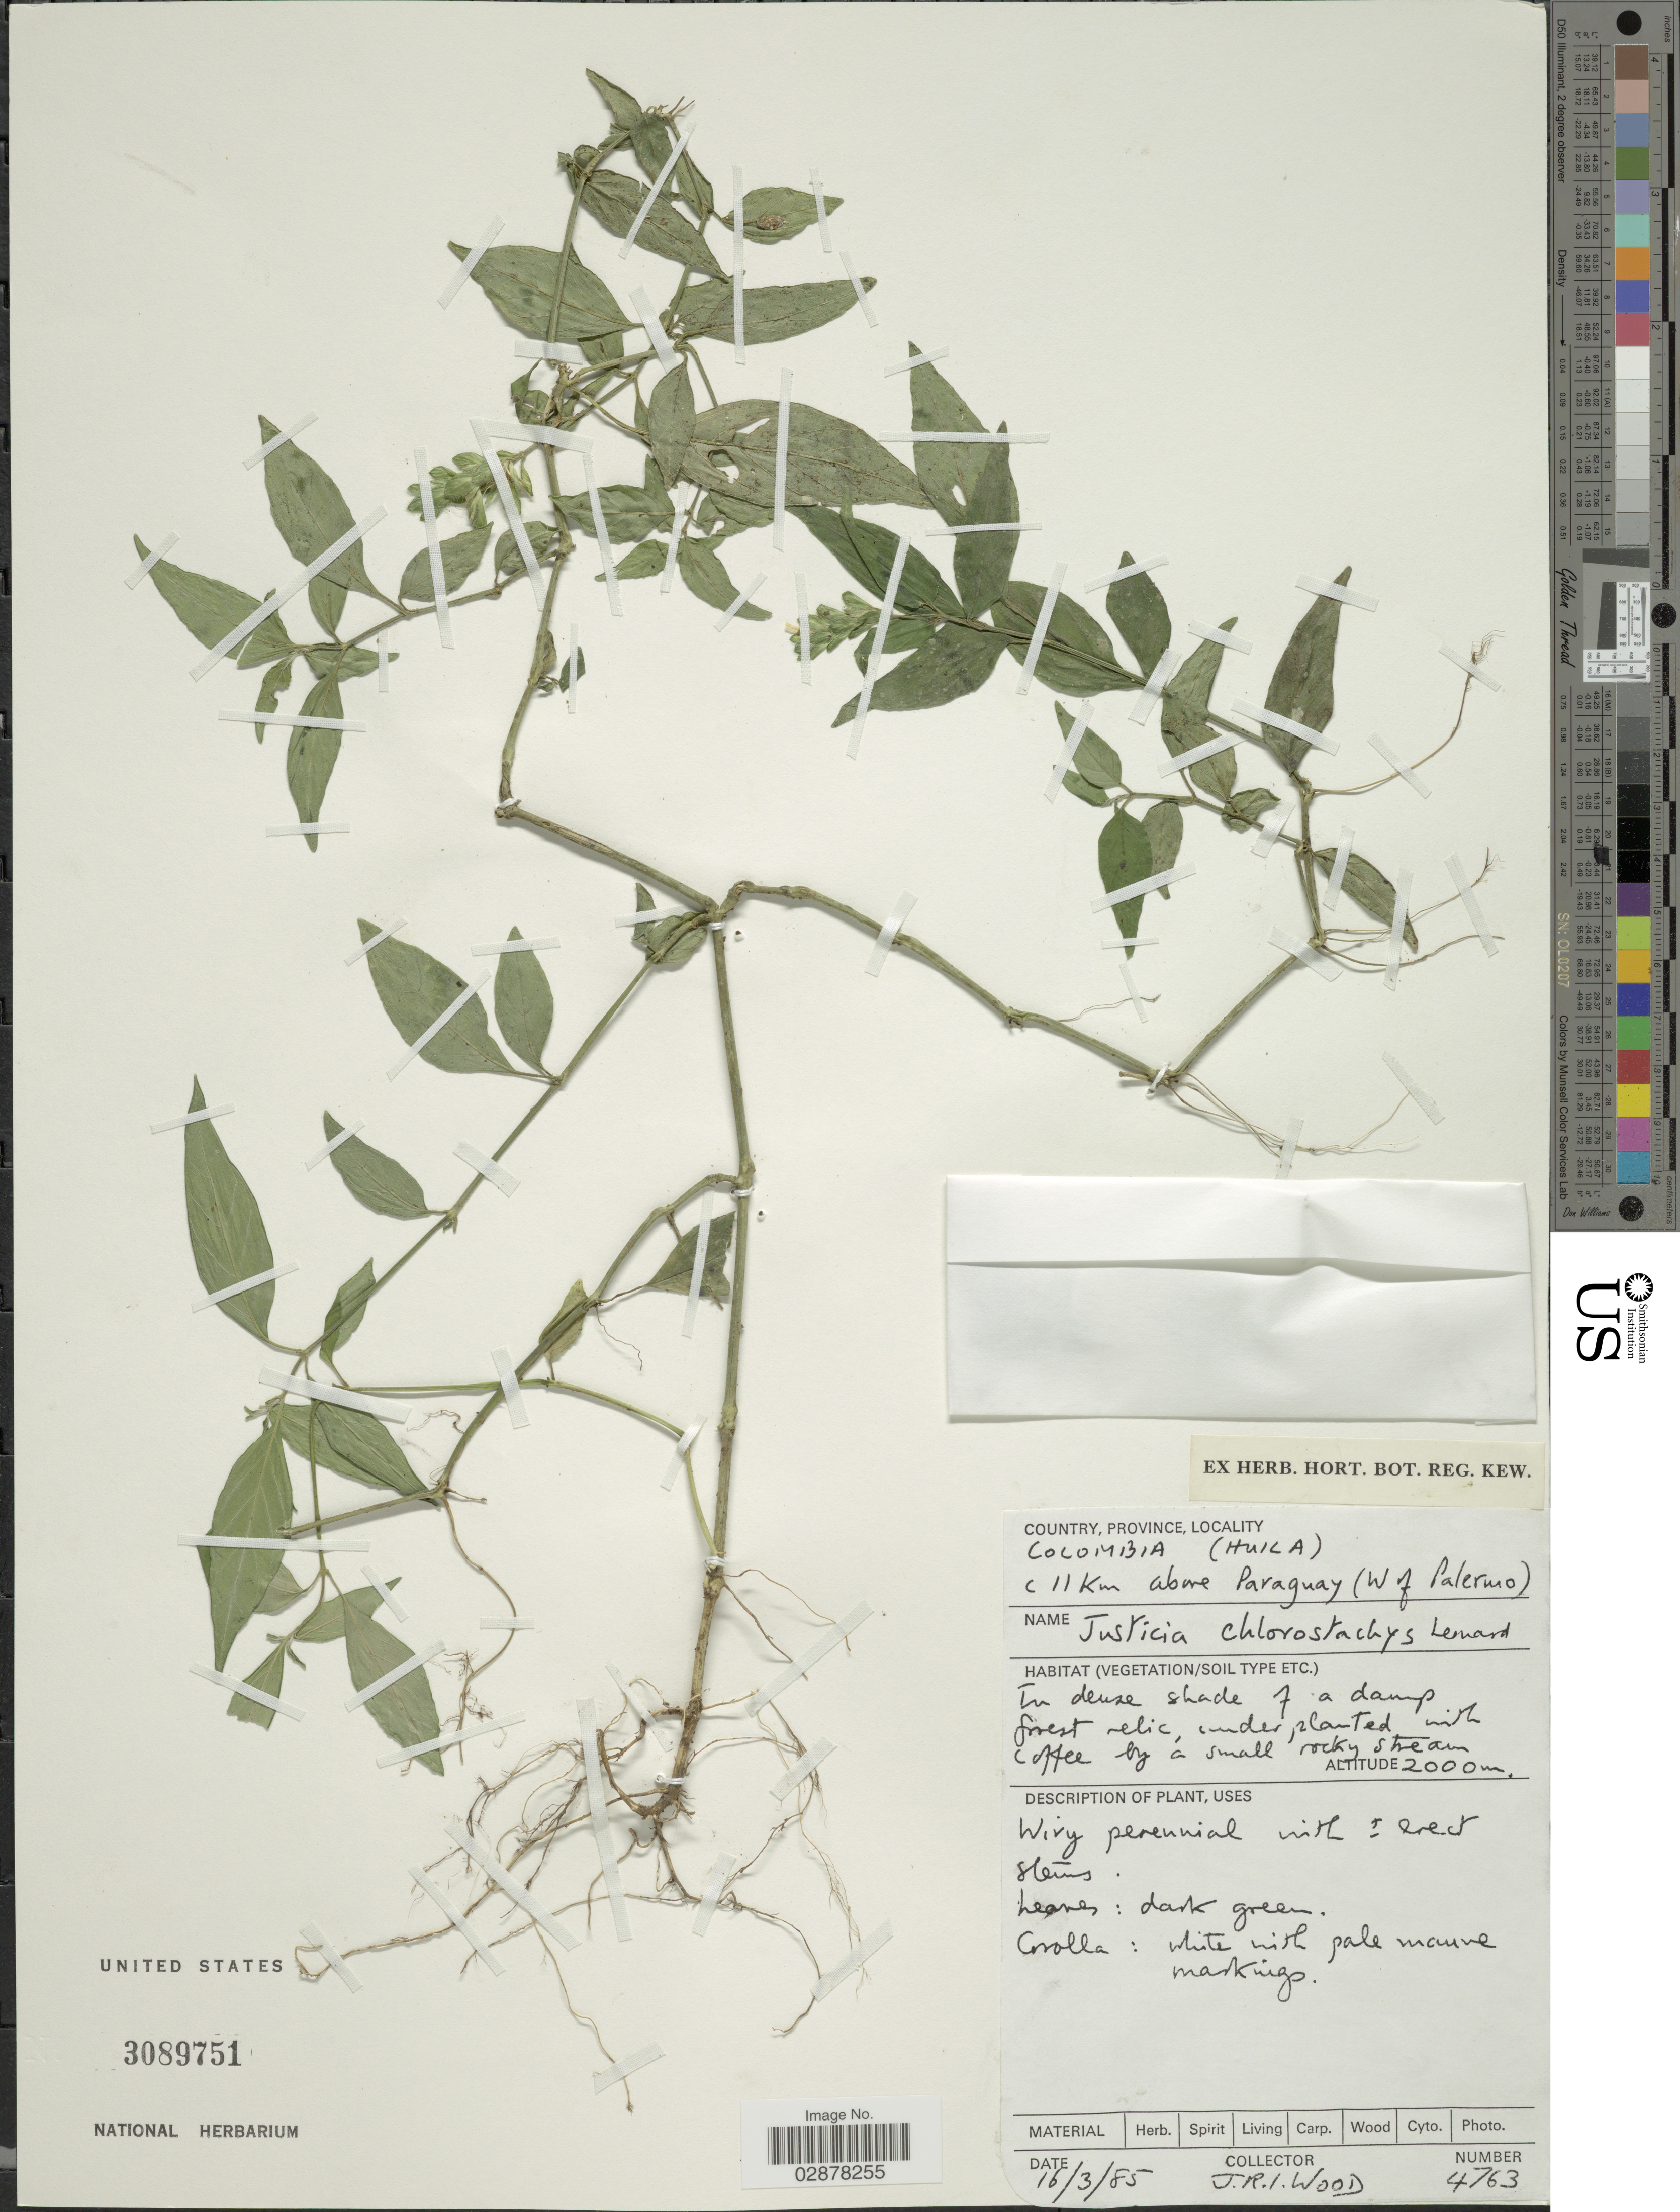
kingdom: Plantae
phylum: Tracheophyta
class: Magnoliopsida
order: Lamiales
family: Acanthaceae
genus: Justicia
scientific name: Justicia chlorostachya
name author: Leonard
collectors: J. R. I. Wood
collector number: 763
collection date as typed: Transcribed d/m/y: 16/3/85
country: Colombia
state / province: Huila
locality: C 11 Km above Paraguay ( W of Palermo).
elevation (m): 2000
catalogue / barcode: US 3089751